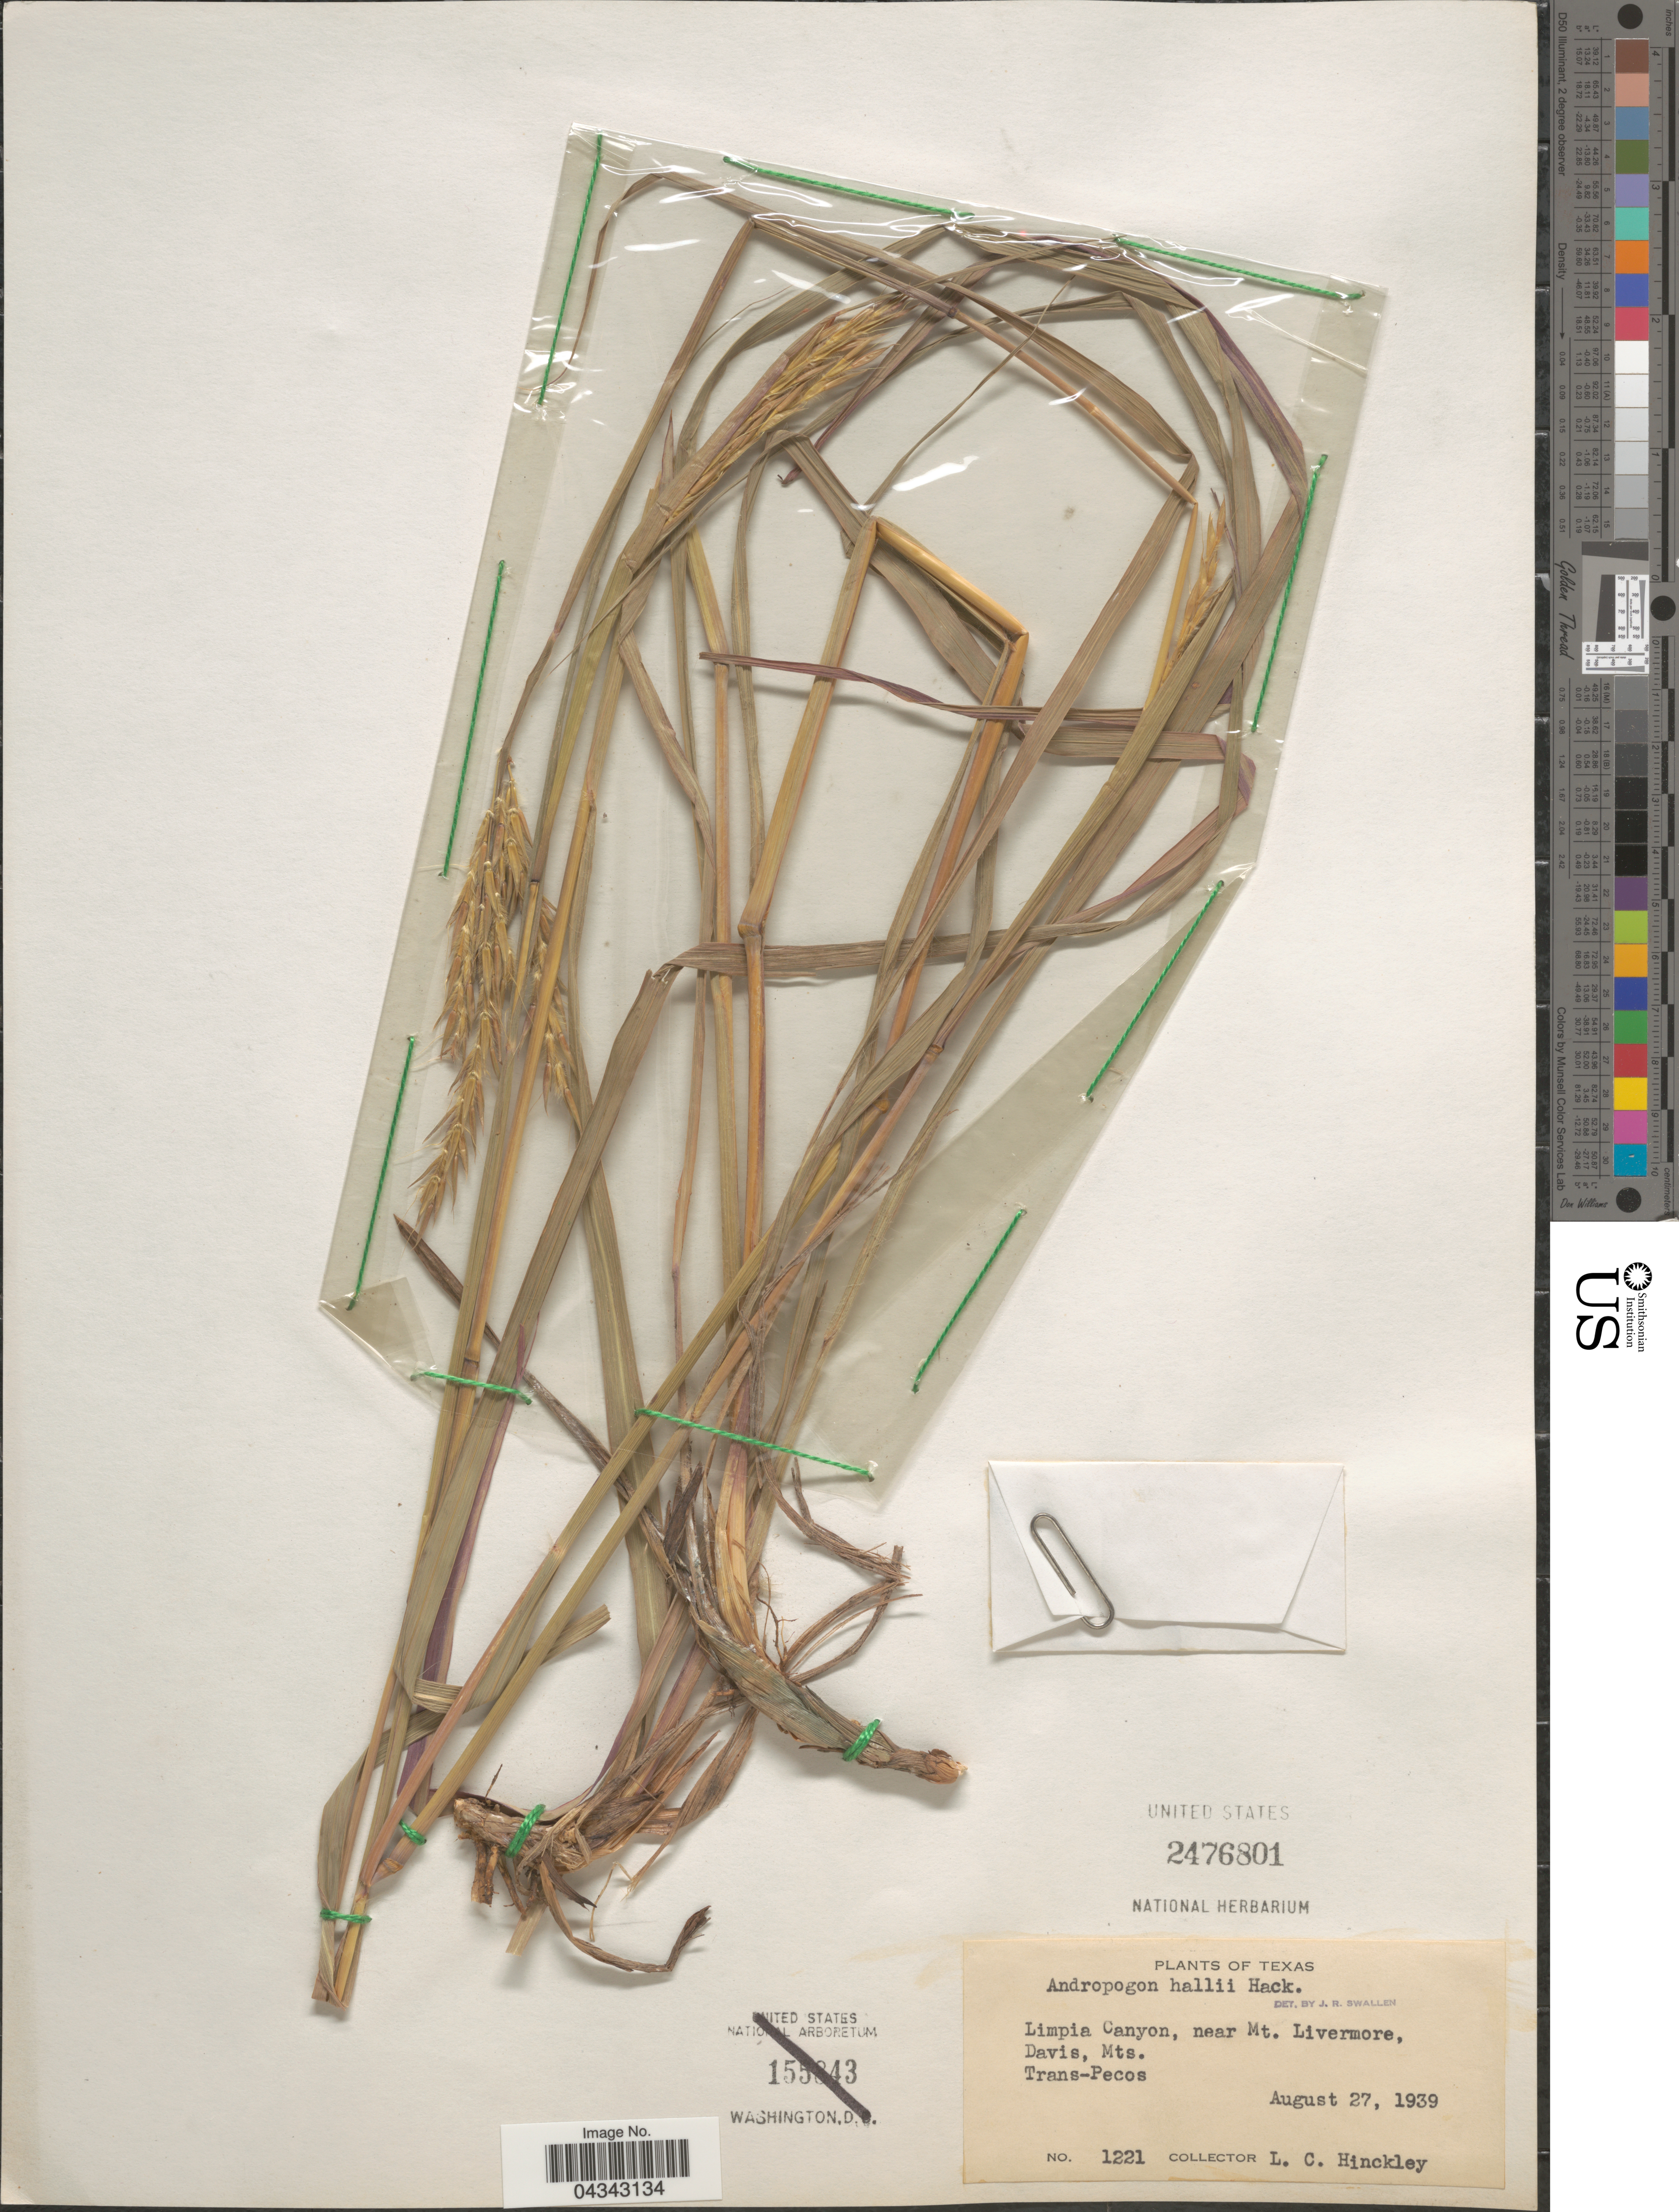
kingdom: Plantae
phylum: Tracheophyta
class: Liliopsida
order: Poales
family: Poaceae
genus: Andropogon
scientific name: Andropogon gerardii subsp. hallii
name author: (Hack.) Wipff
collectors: L. Hinckley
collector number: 1221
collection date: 1939-08-27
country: United States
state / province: Texas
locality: Limpia Canyon, near Mt. Livermore, Davis, Mts. Trans-Pecos.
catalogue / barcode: US 2476801